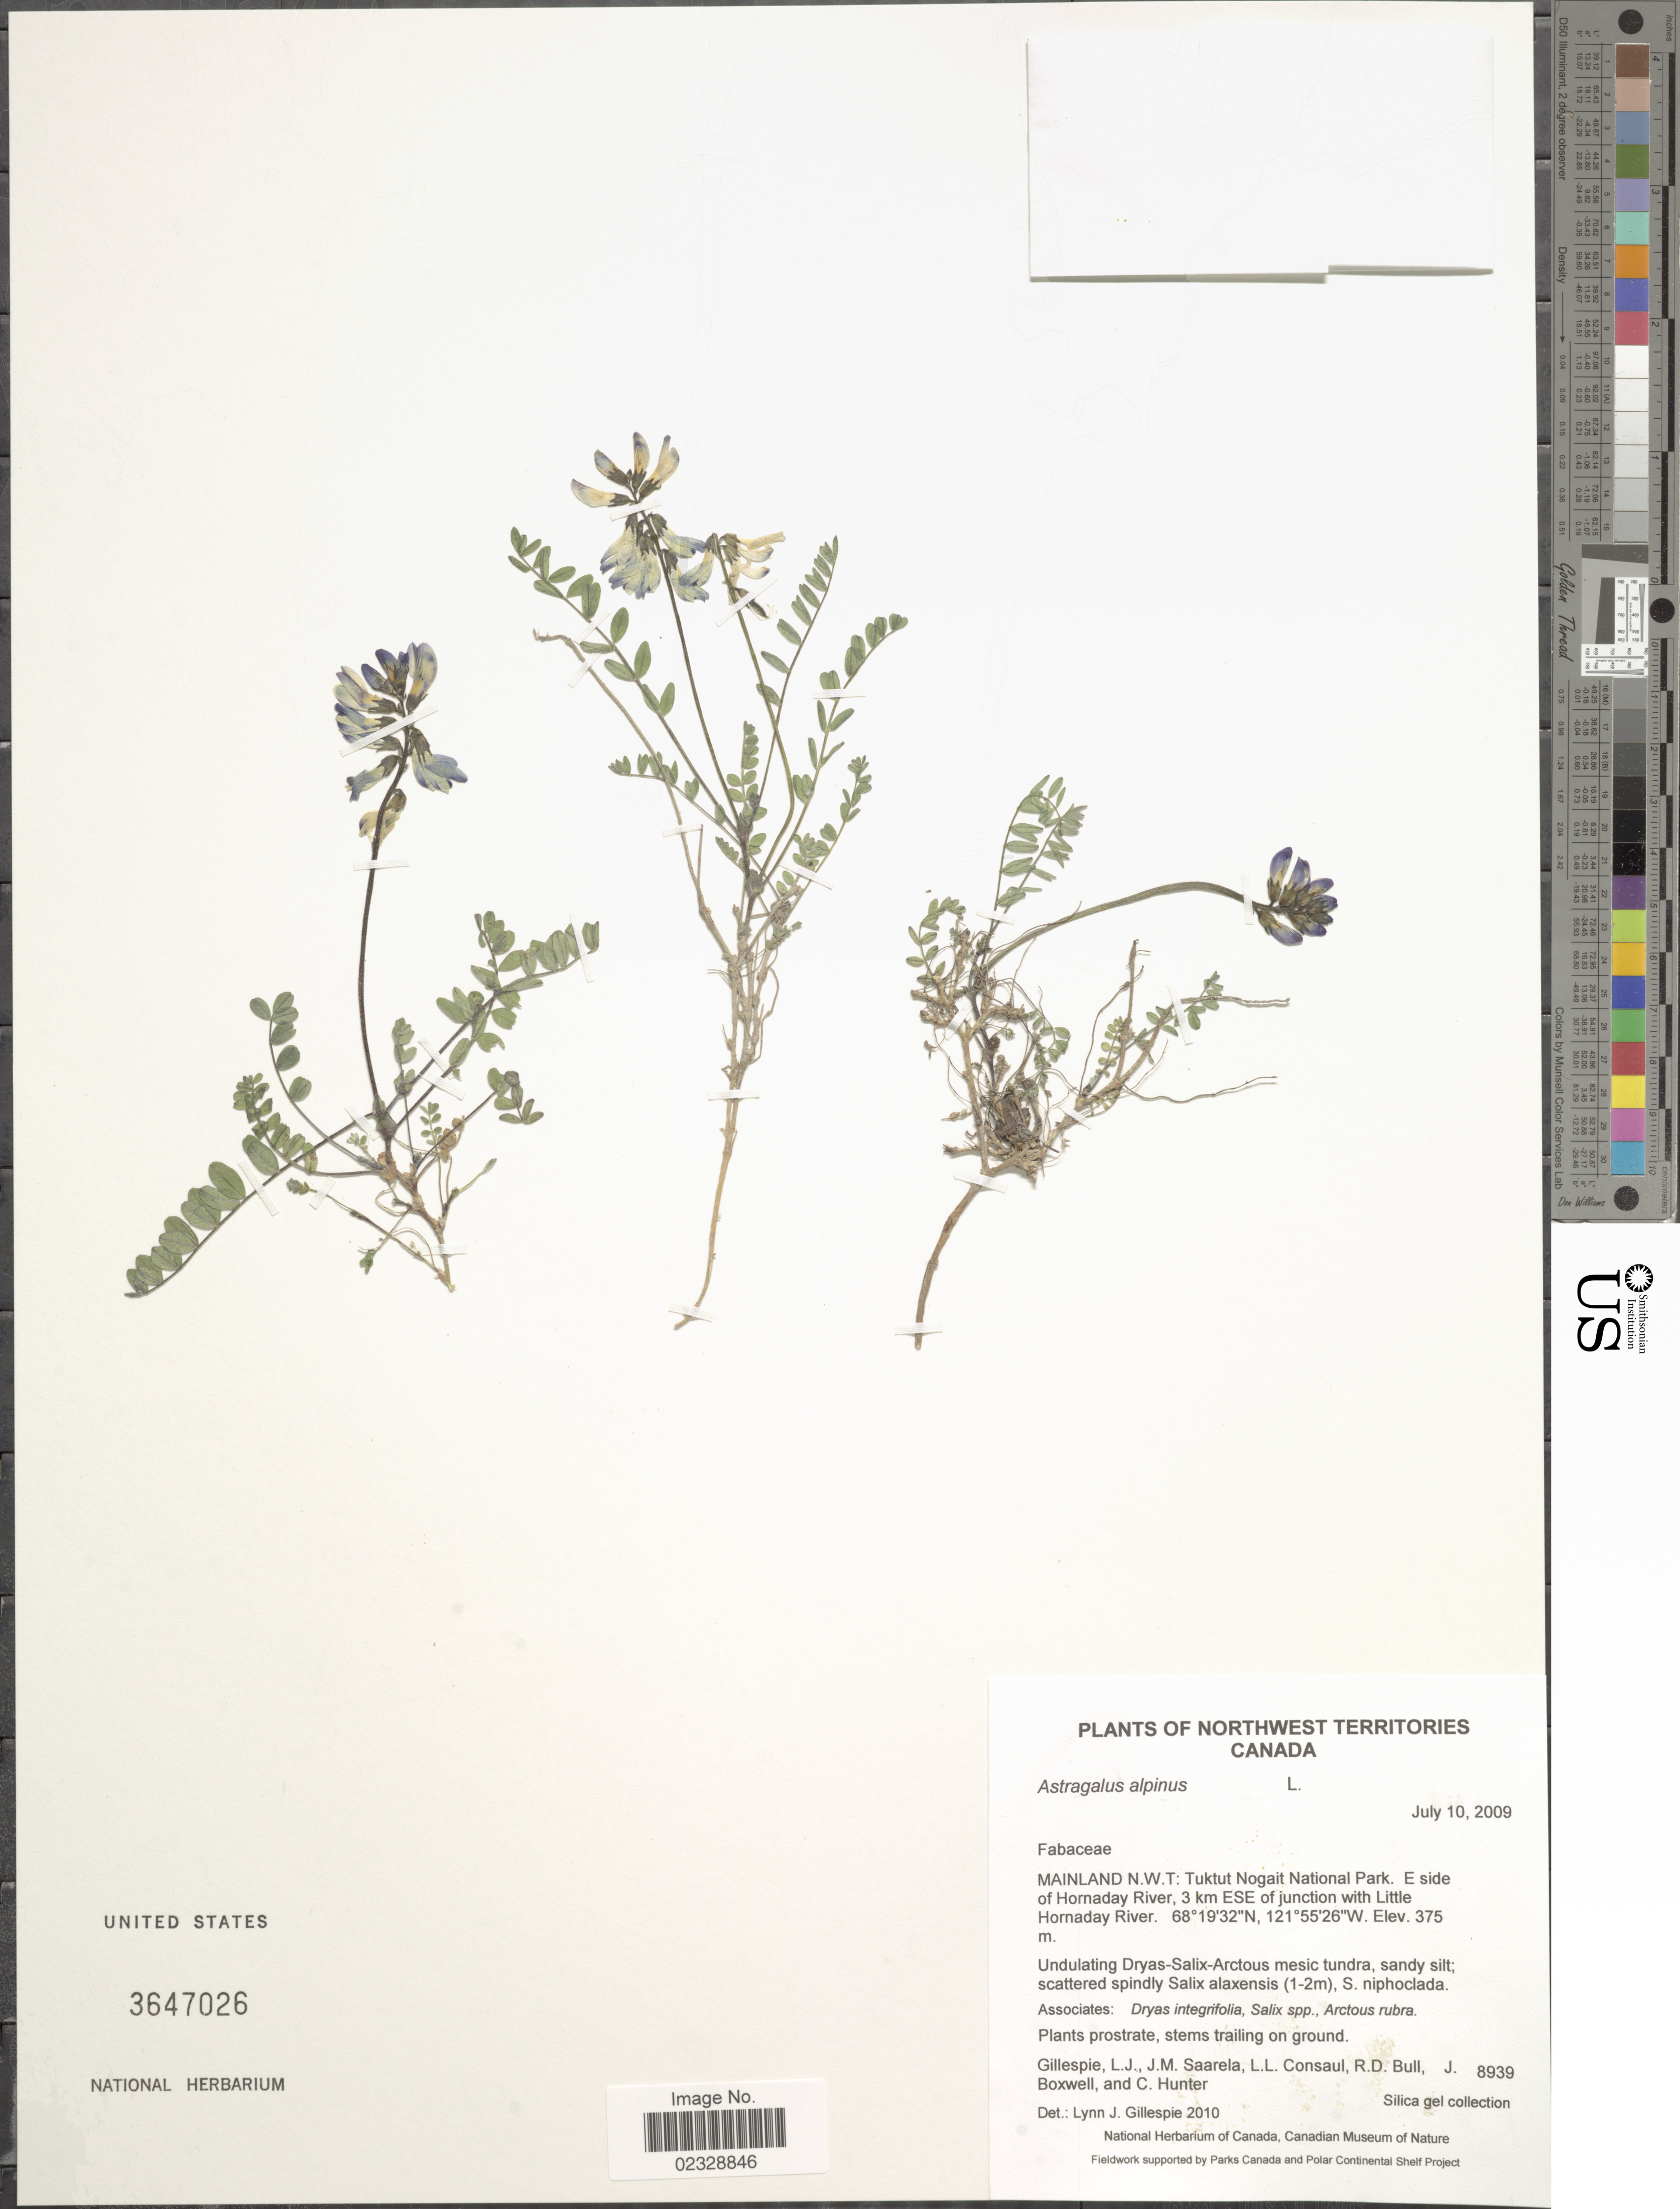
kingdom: Plantae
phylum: Tracheophyta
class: Magnoliopsida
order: Fabales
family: Fabaceae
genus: Astragalus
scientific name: Astragalus alpinus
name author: L.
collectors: L. Gillespie, J. Saarela, L. Consaul, R. Bull & et al.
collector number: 8939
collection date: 2009-07-10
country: Canada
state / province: Northwest Territories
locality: Mainland N.W.T., Tuktut Nogait National Park, E side of Hornaday River, 3 km ESE of junction with Little Hornaday River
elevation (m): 375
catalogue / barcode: US 3647026